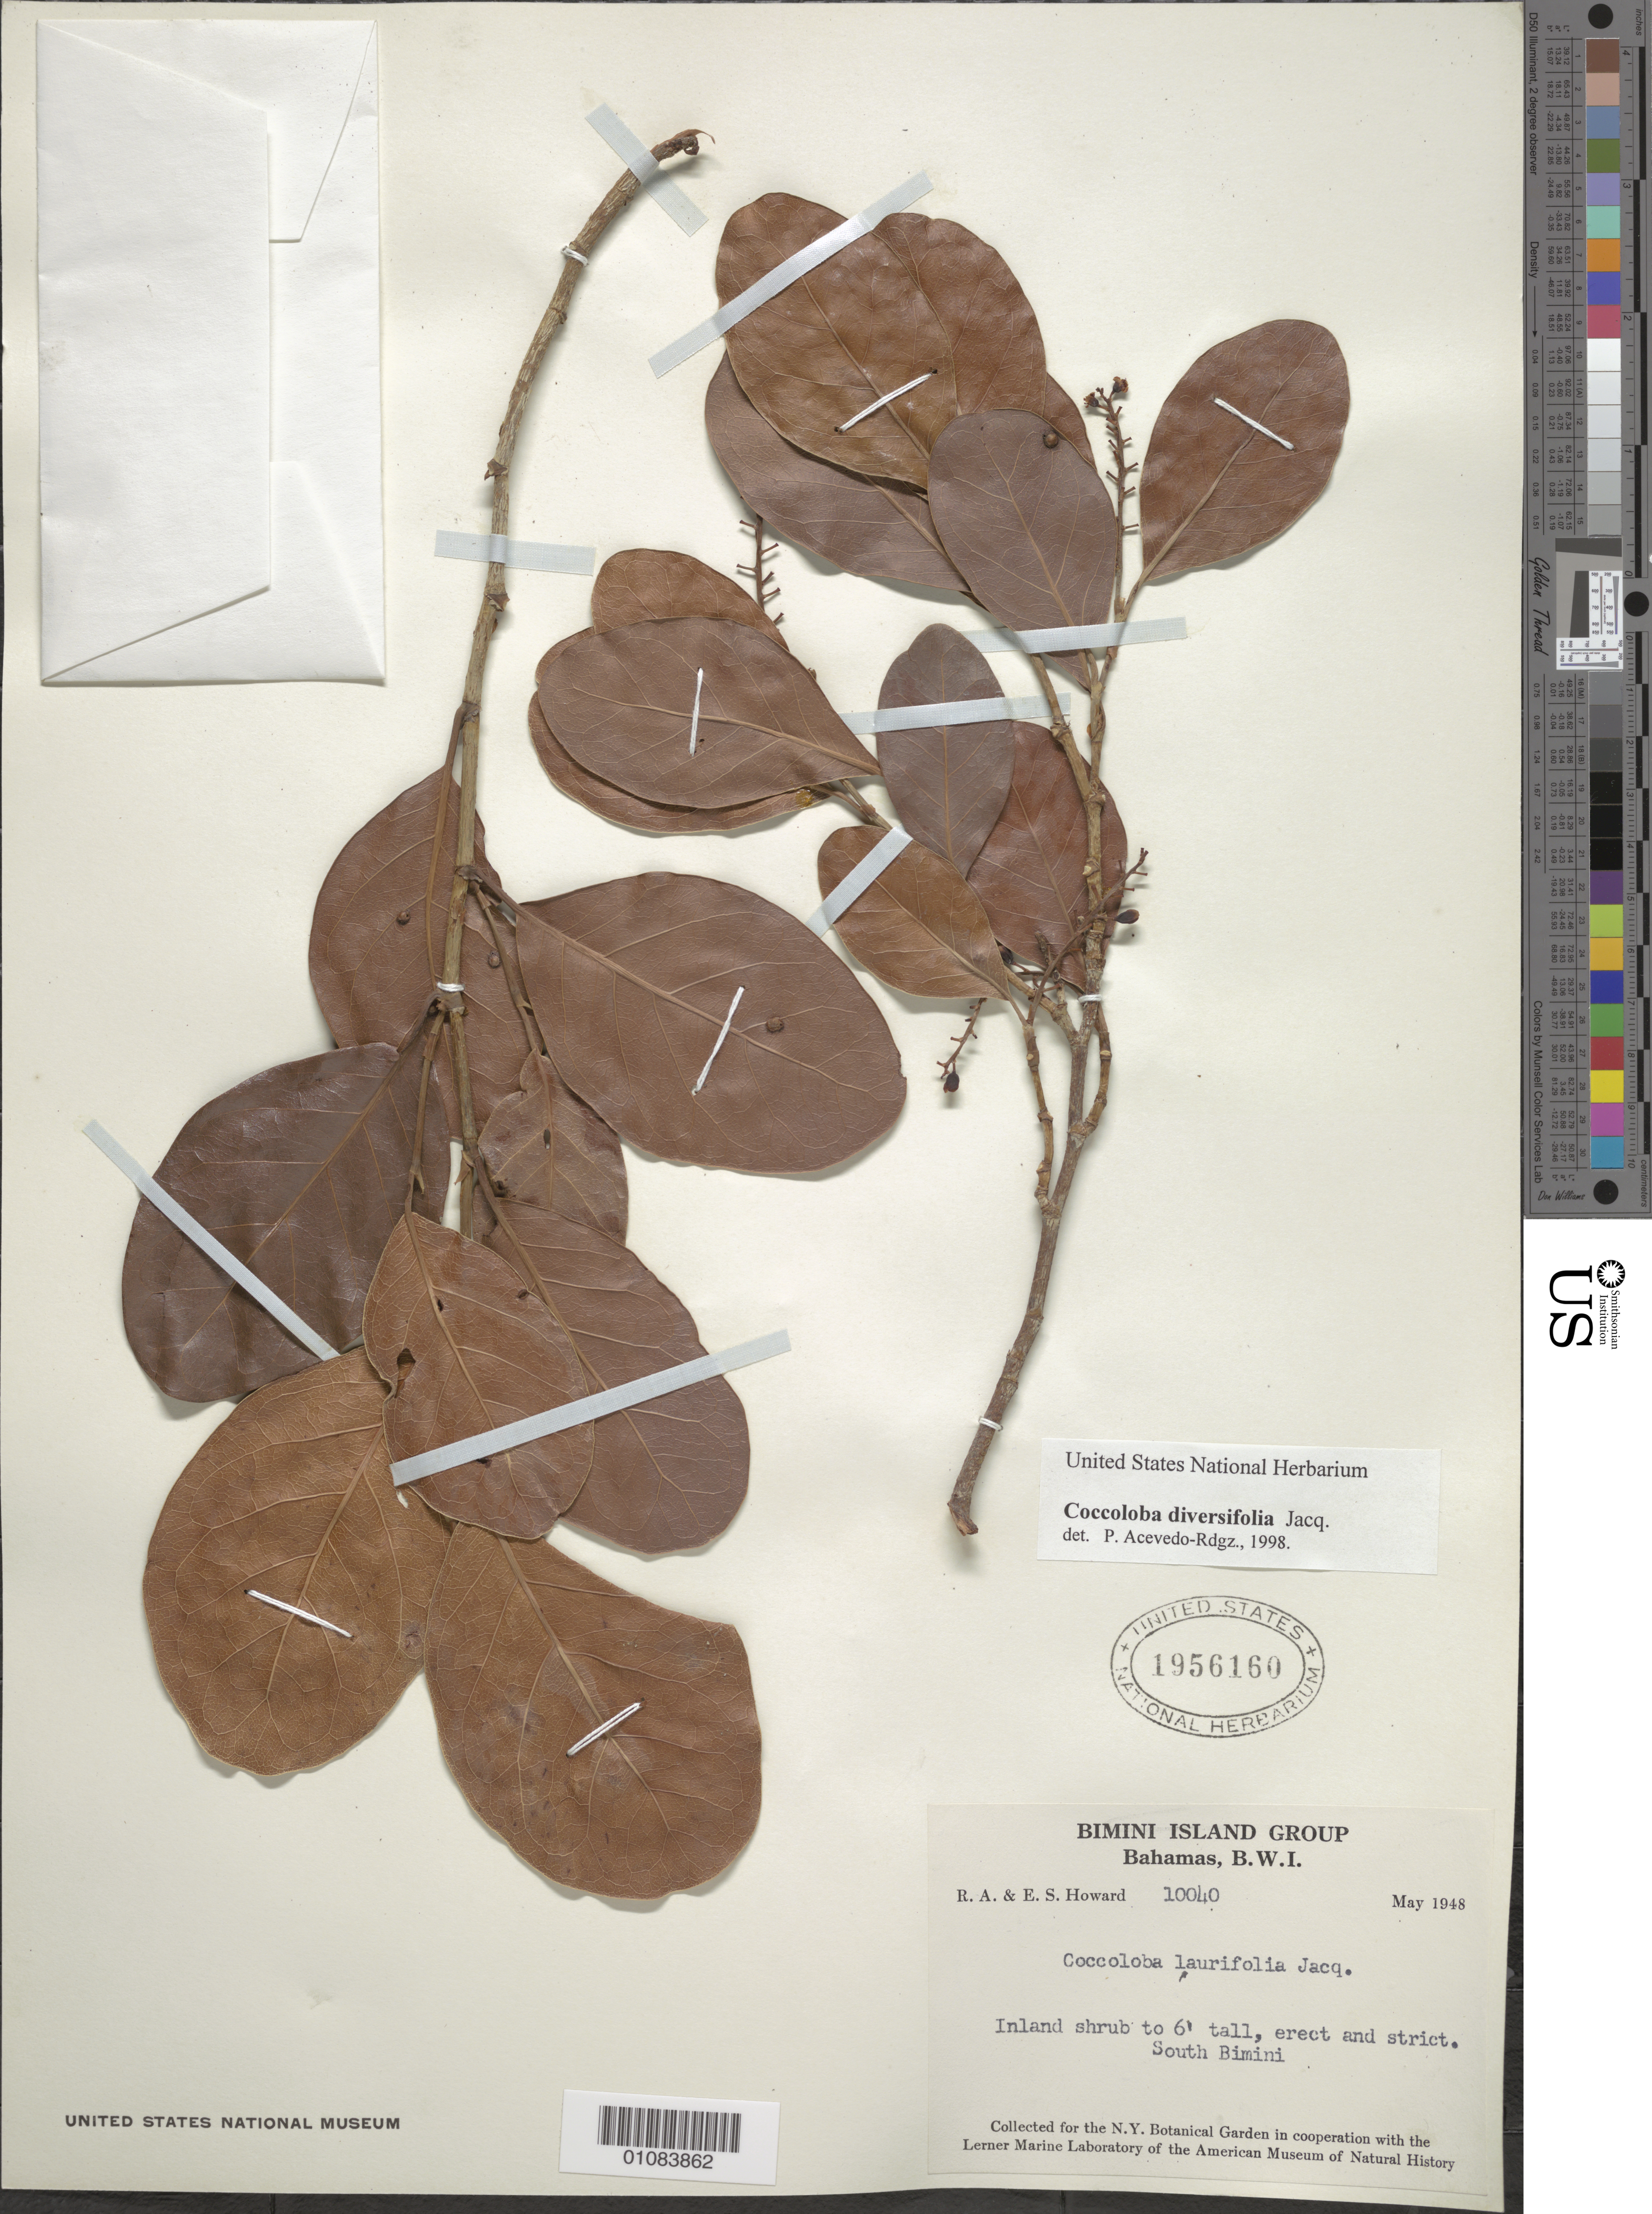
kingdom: Plantae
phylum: Tracheophyta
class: Magnoliopsida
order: Caryophyllales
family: Polygonaceae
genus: Coccoloba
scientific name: Coccoloba diversifolia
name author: Jacq.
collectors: R. A. Howard & E. S. Howard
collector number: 10040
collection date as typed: May 1948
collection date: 1948-05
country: Bahamas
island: South Bimini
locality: South Bimini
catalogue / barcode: US 1956160